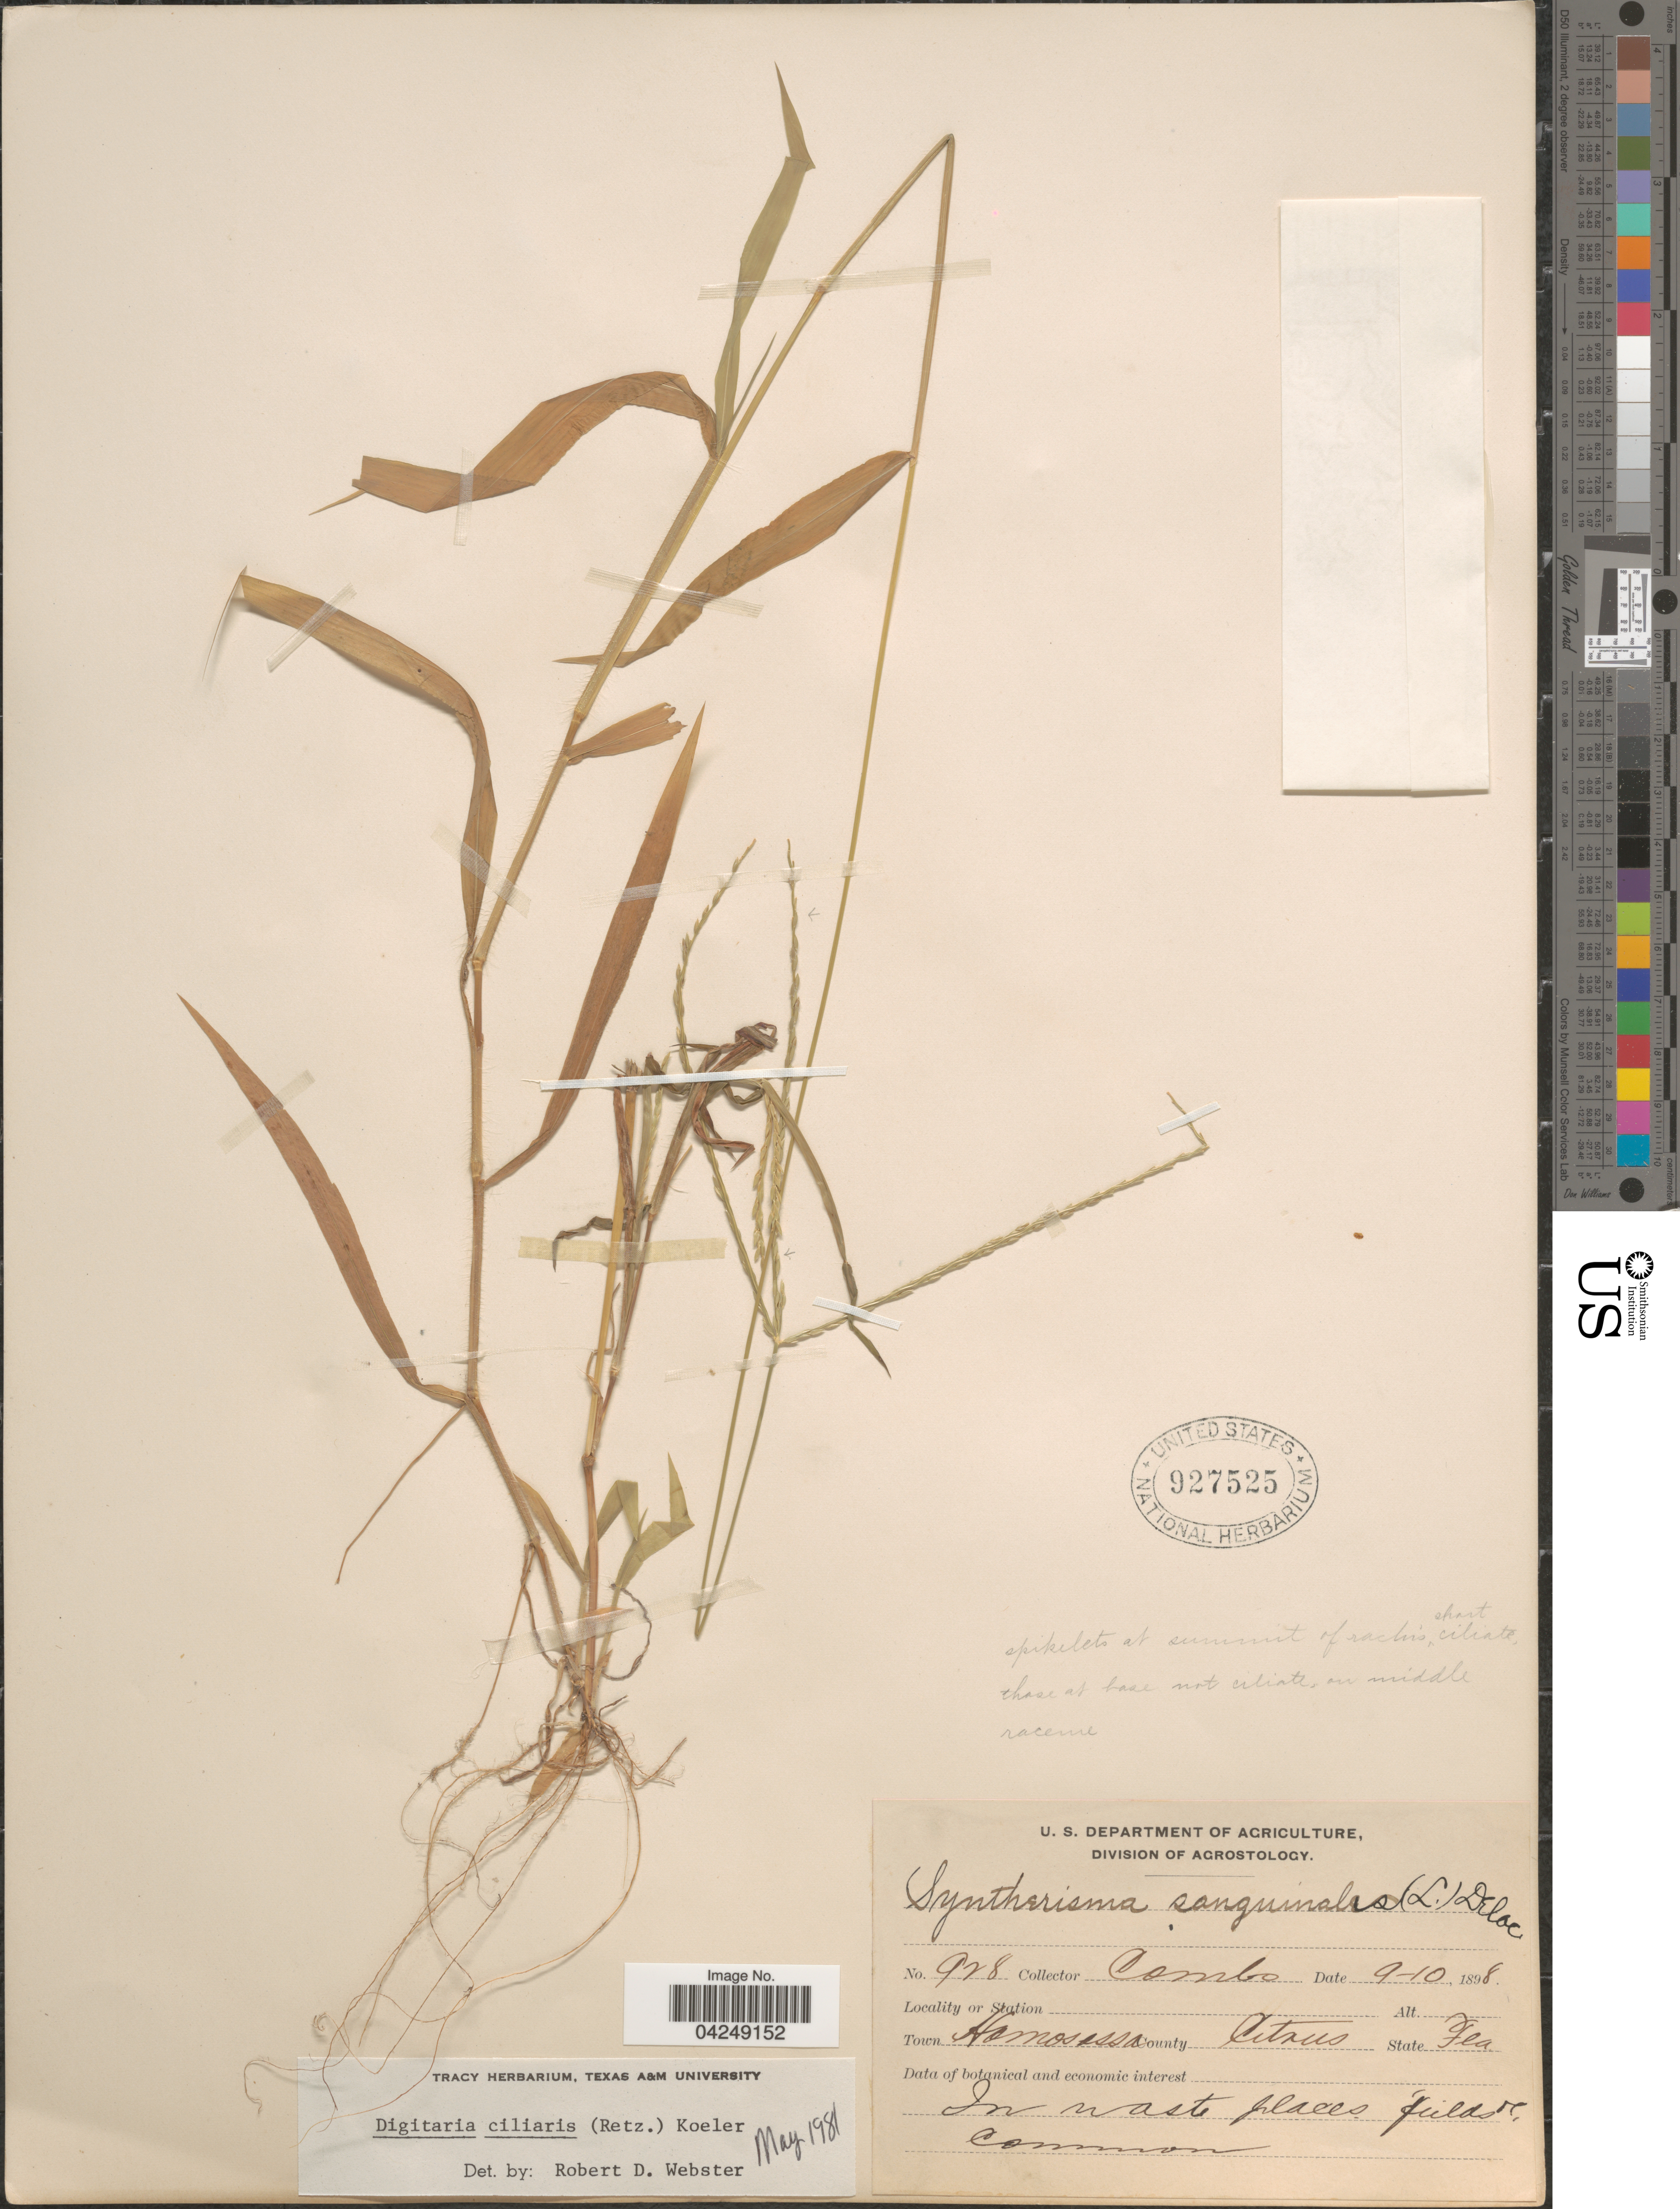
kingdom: Plantae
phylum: Tracheophyta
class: Liliopsida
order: Poales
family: Poaceae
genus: Digitaria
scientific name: Digitaria ciliaris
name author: (Retz.) Koeler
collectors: -. Combs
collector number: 928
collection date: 1898-09-10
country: United States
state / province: Florida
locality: Town Homosassa. County Citrus.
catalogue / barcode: US 927525